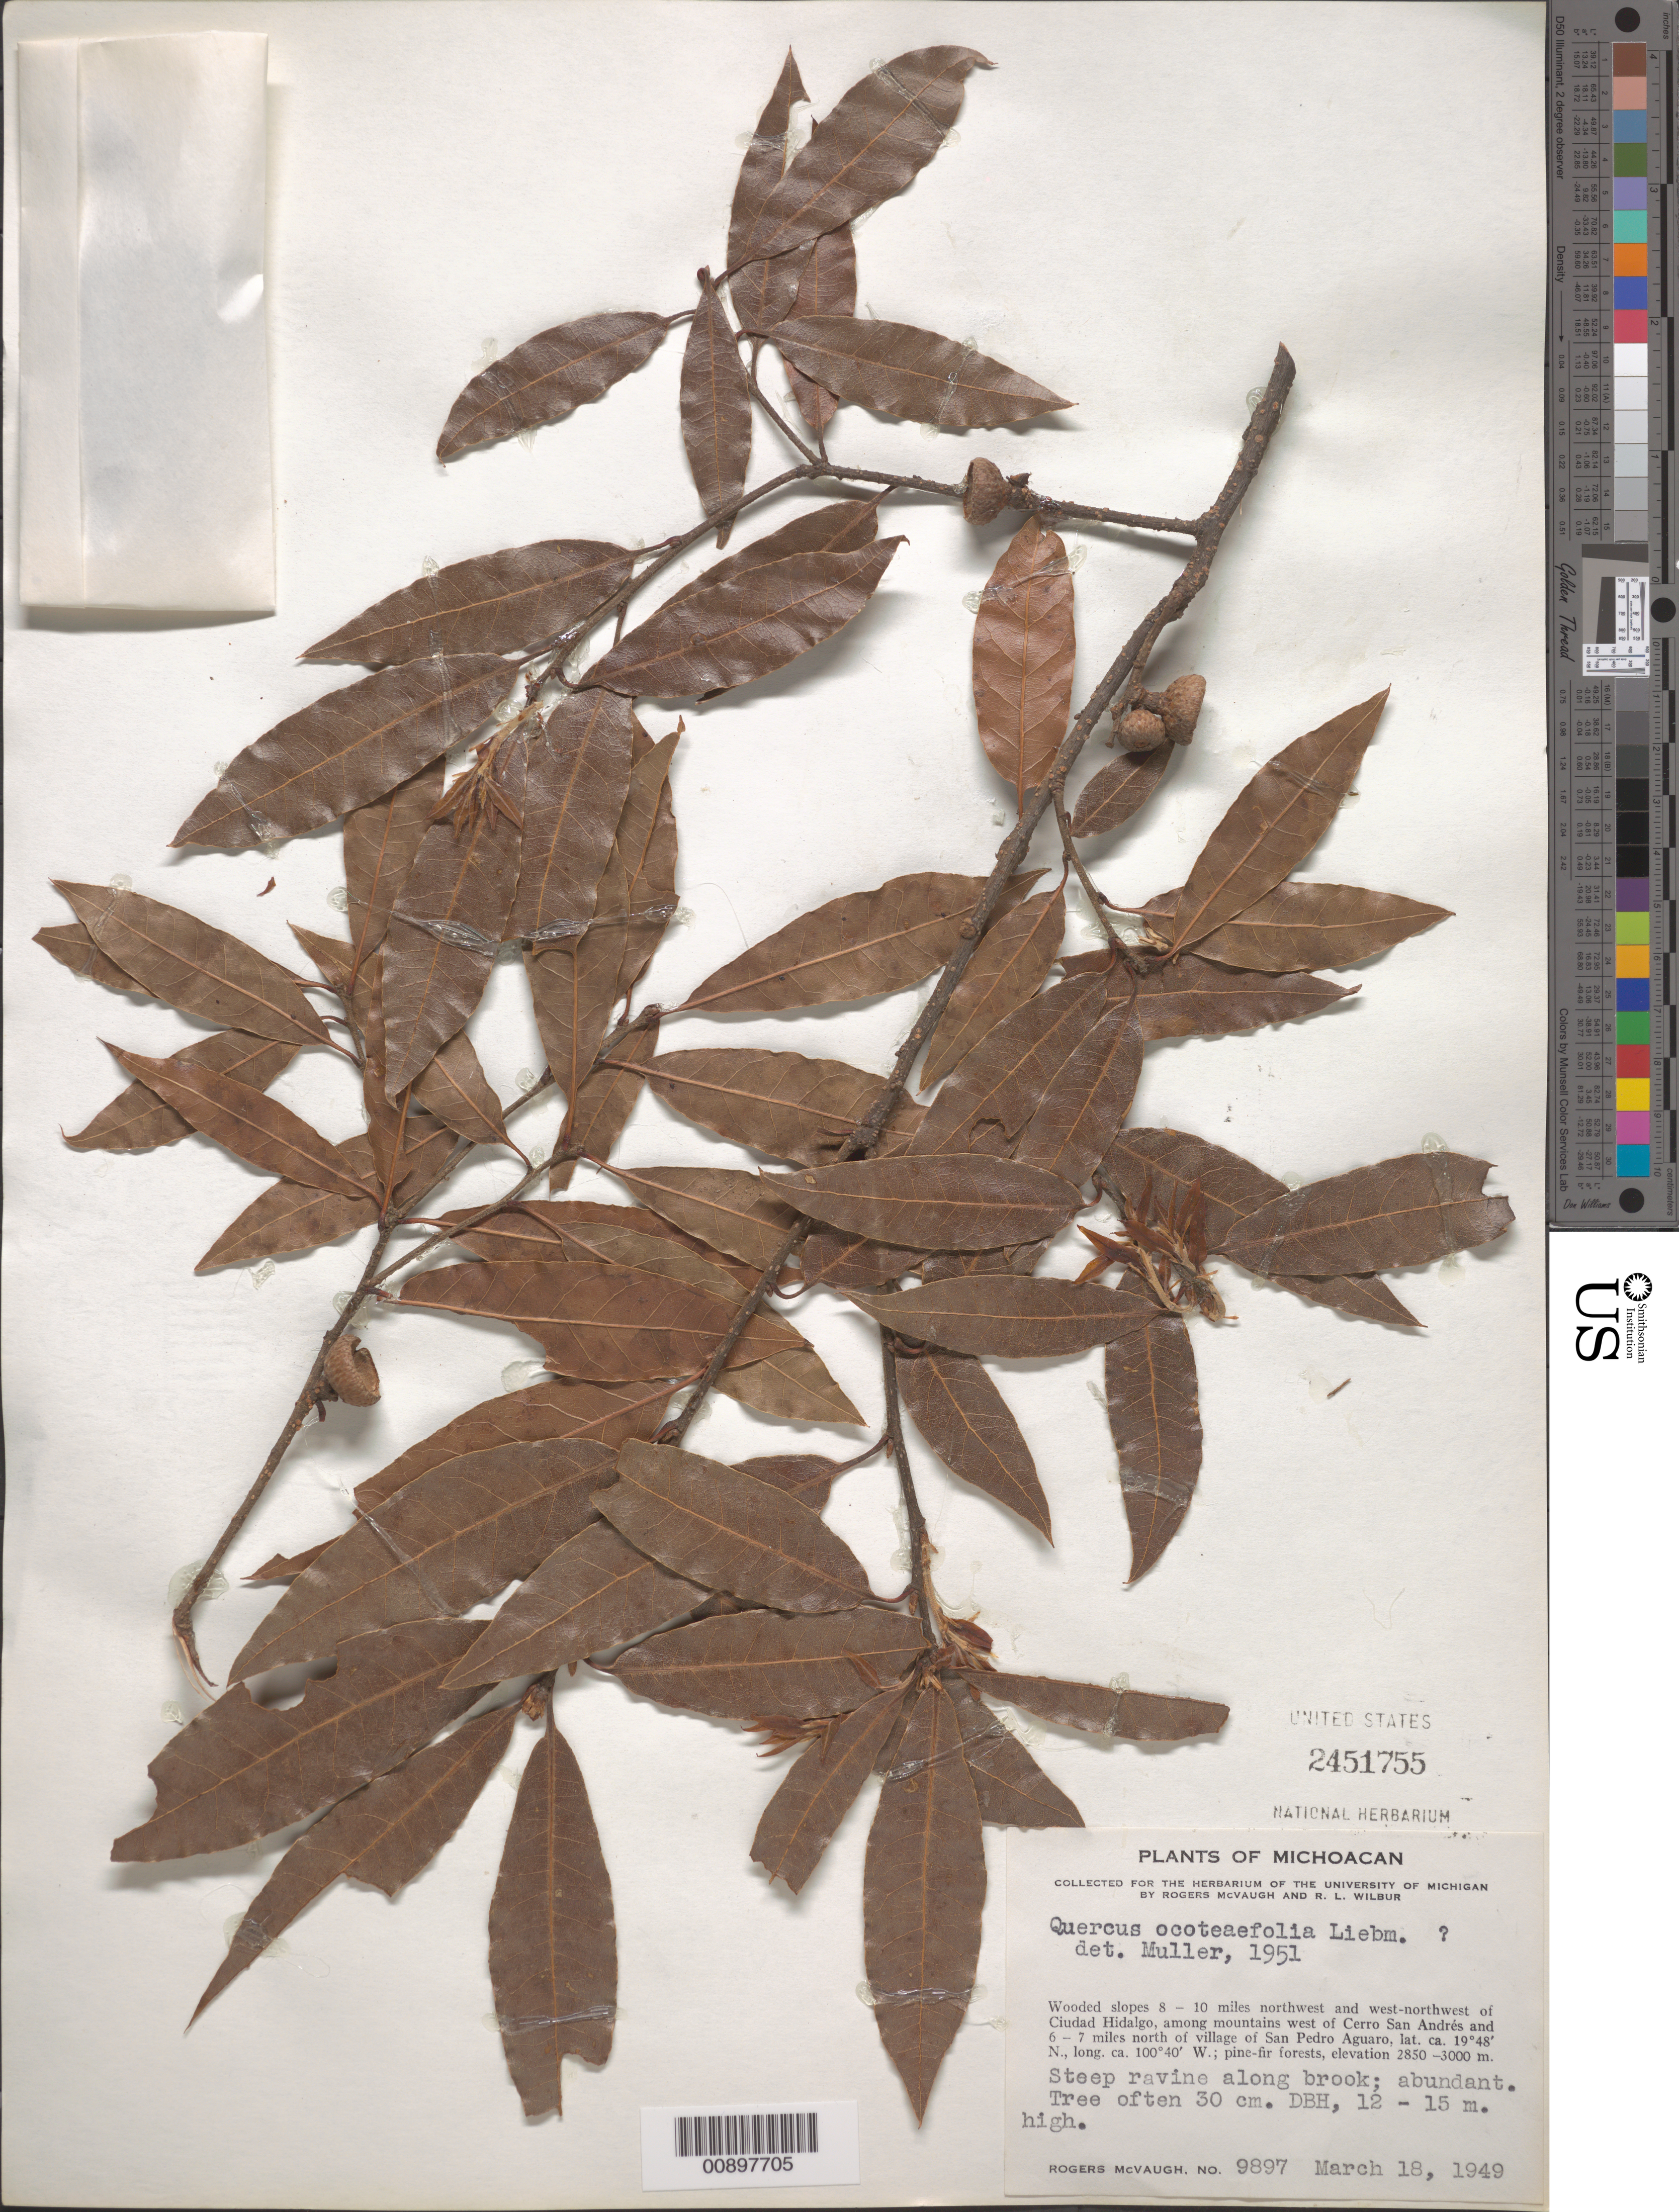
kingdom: Plantae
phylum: Tracheophyta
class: Magnoliopsida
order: Fagales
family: Fagaceae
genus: Quercus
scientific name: Quercus ocoteifolia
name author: Liebm.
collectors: R. McVaugh & R. L. Wilbur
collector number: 9897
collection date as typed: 18 Mar 1949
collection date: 1949-03-18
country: Mexico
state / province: Michoacán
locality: Wooded slopes 8-10 miles northwest and west-northwest of Ciudad Hidalgo, among mountains west of Cerro San Andrés and 6-7 miles north of village of San Pedro Aguaro.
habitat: Steep ravine along brook. Pine-fir forests.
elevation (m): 3000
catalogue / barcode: US 2451755